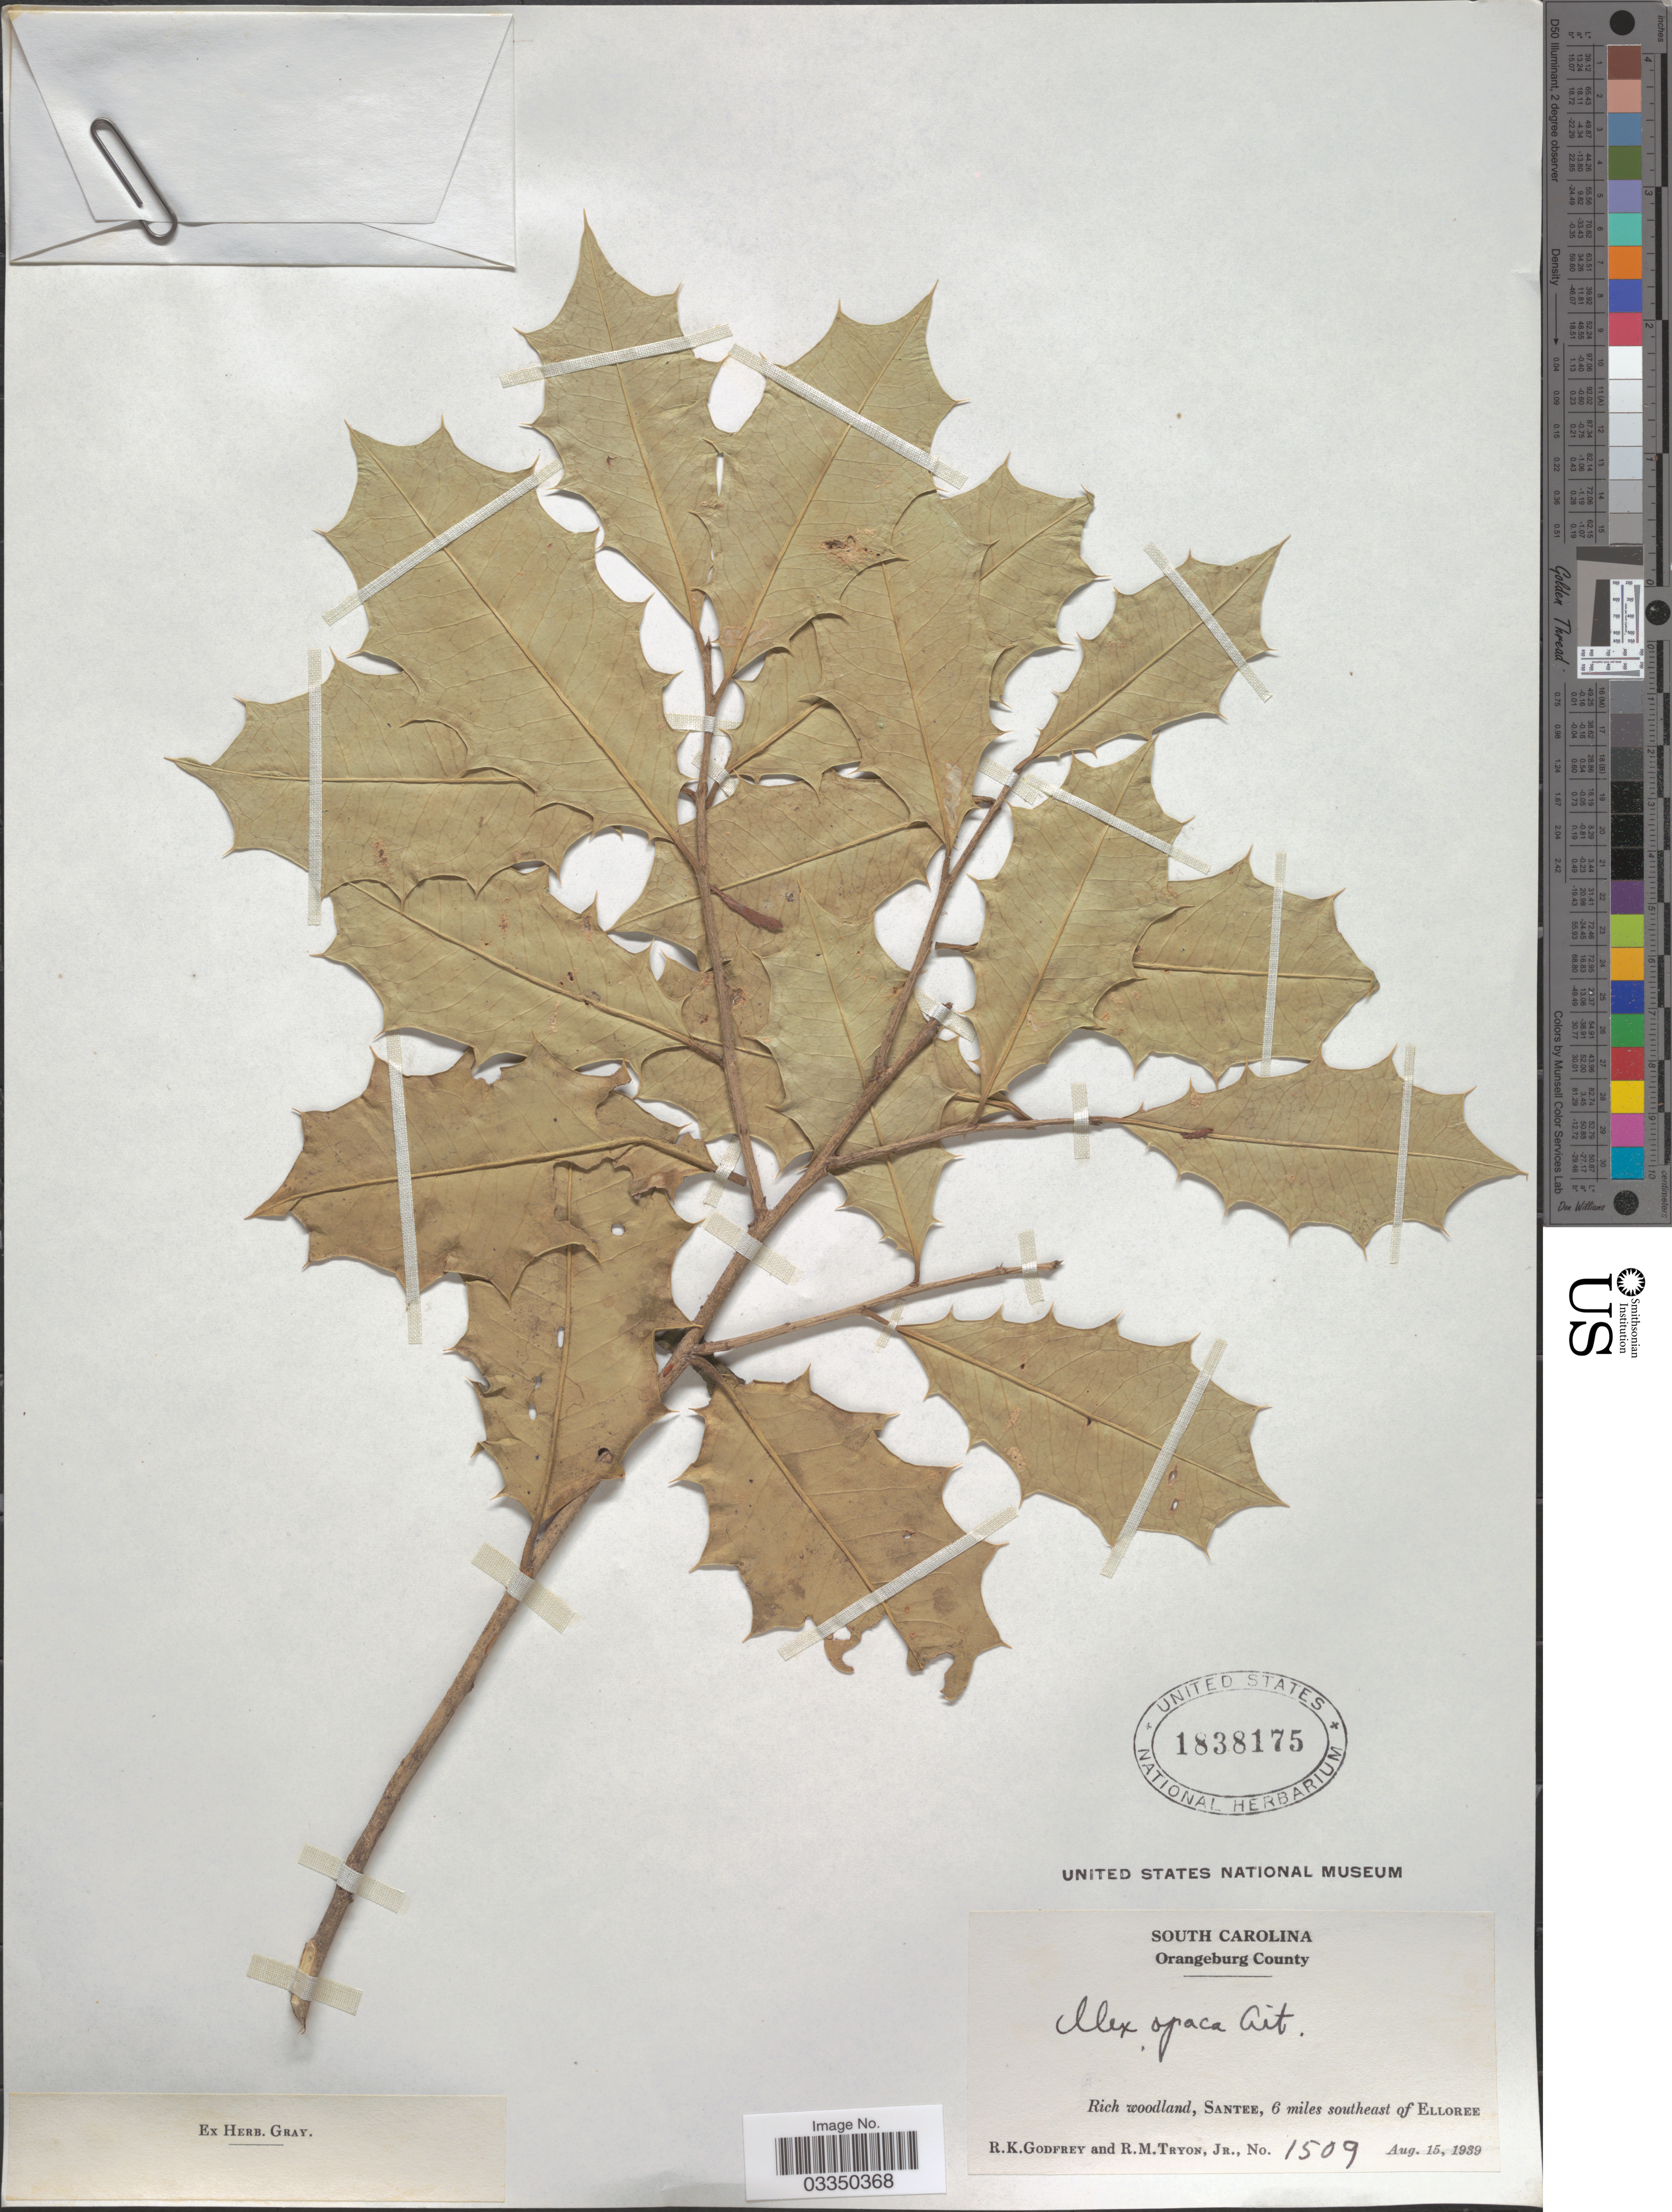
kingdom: Plantae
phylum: Tracheophyta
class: Magnoliopsida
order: Aquifoliales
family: Aquifoliaceae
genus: Ilex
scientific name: Ilex opaca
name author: Aiton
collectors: R. K. Godfrey & R. Tryon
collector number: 1509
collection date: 1939-08-15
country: United States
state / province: South Carolina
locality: Orangebury County. Santee, 6 miles southeast of Elloree.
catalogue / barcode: US 1838175